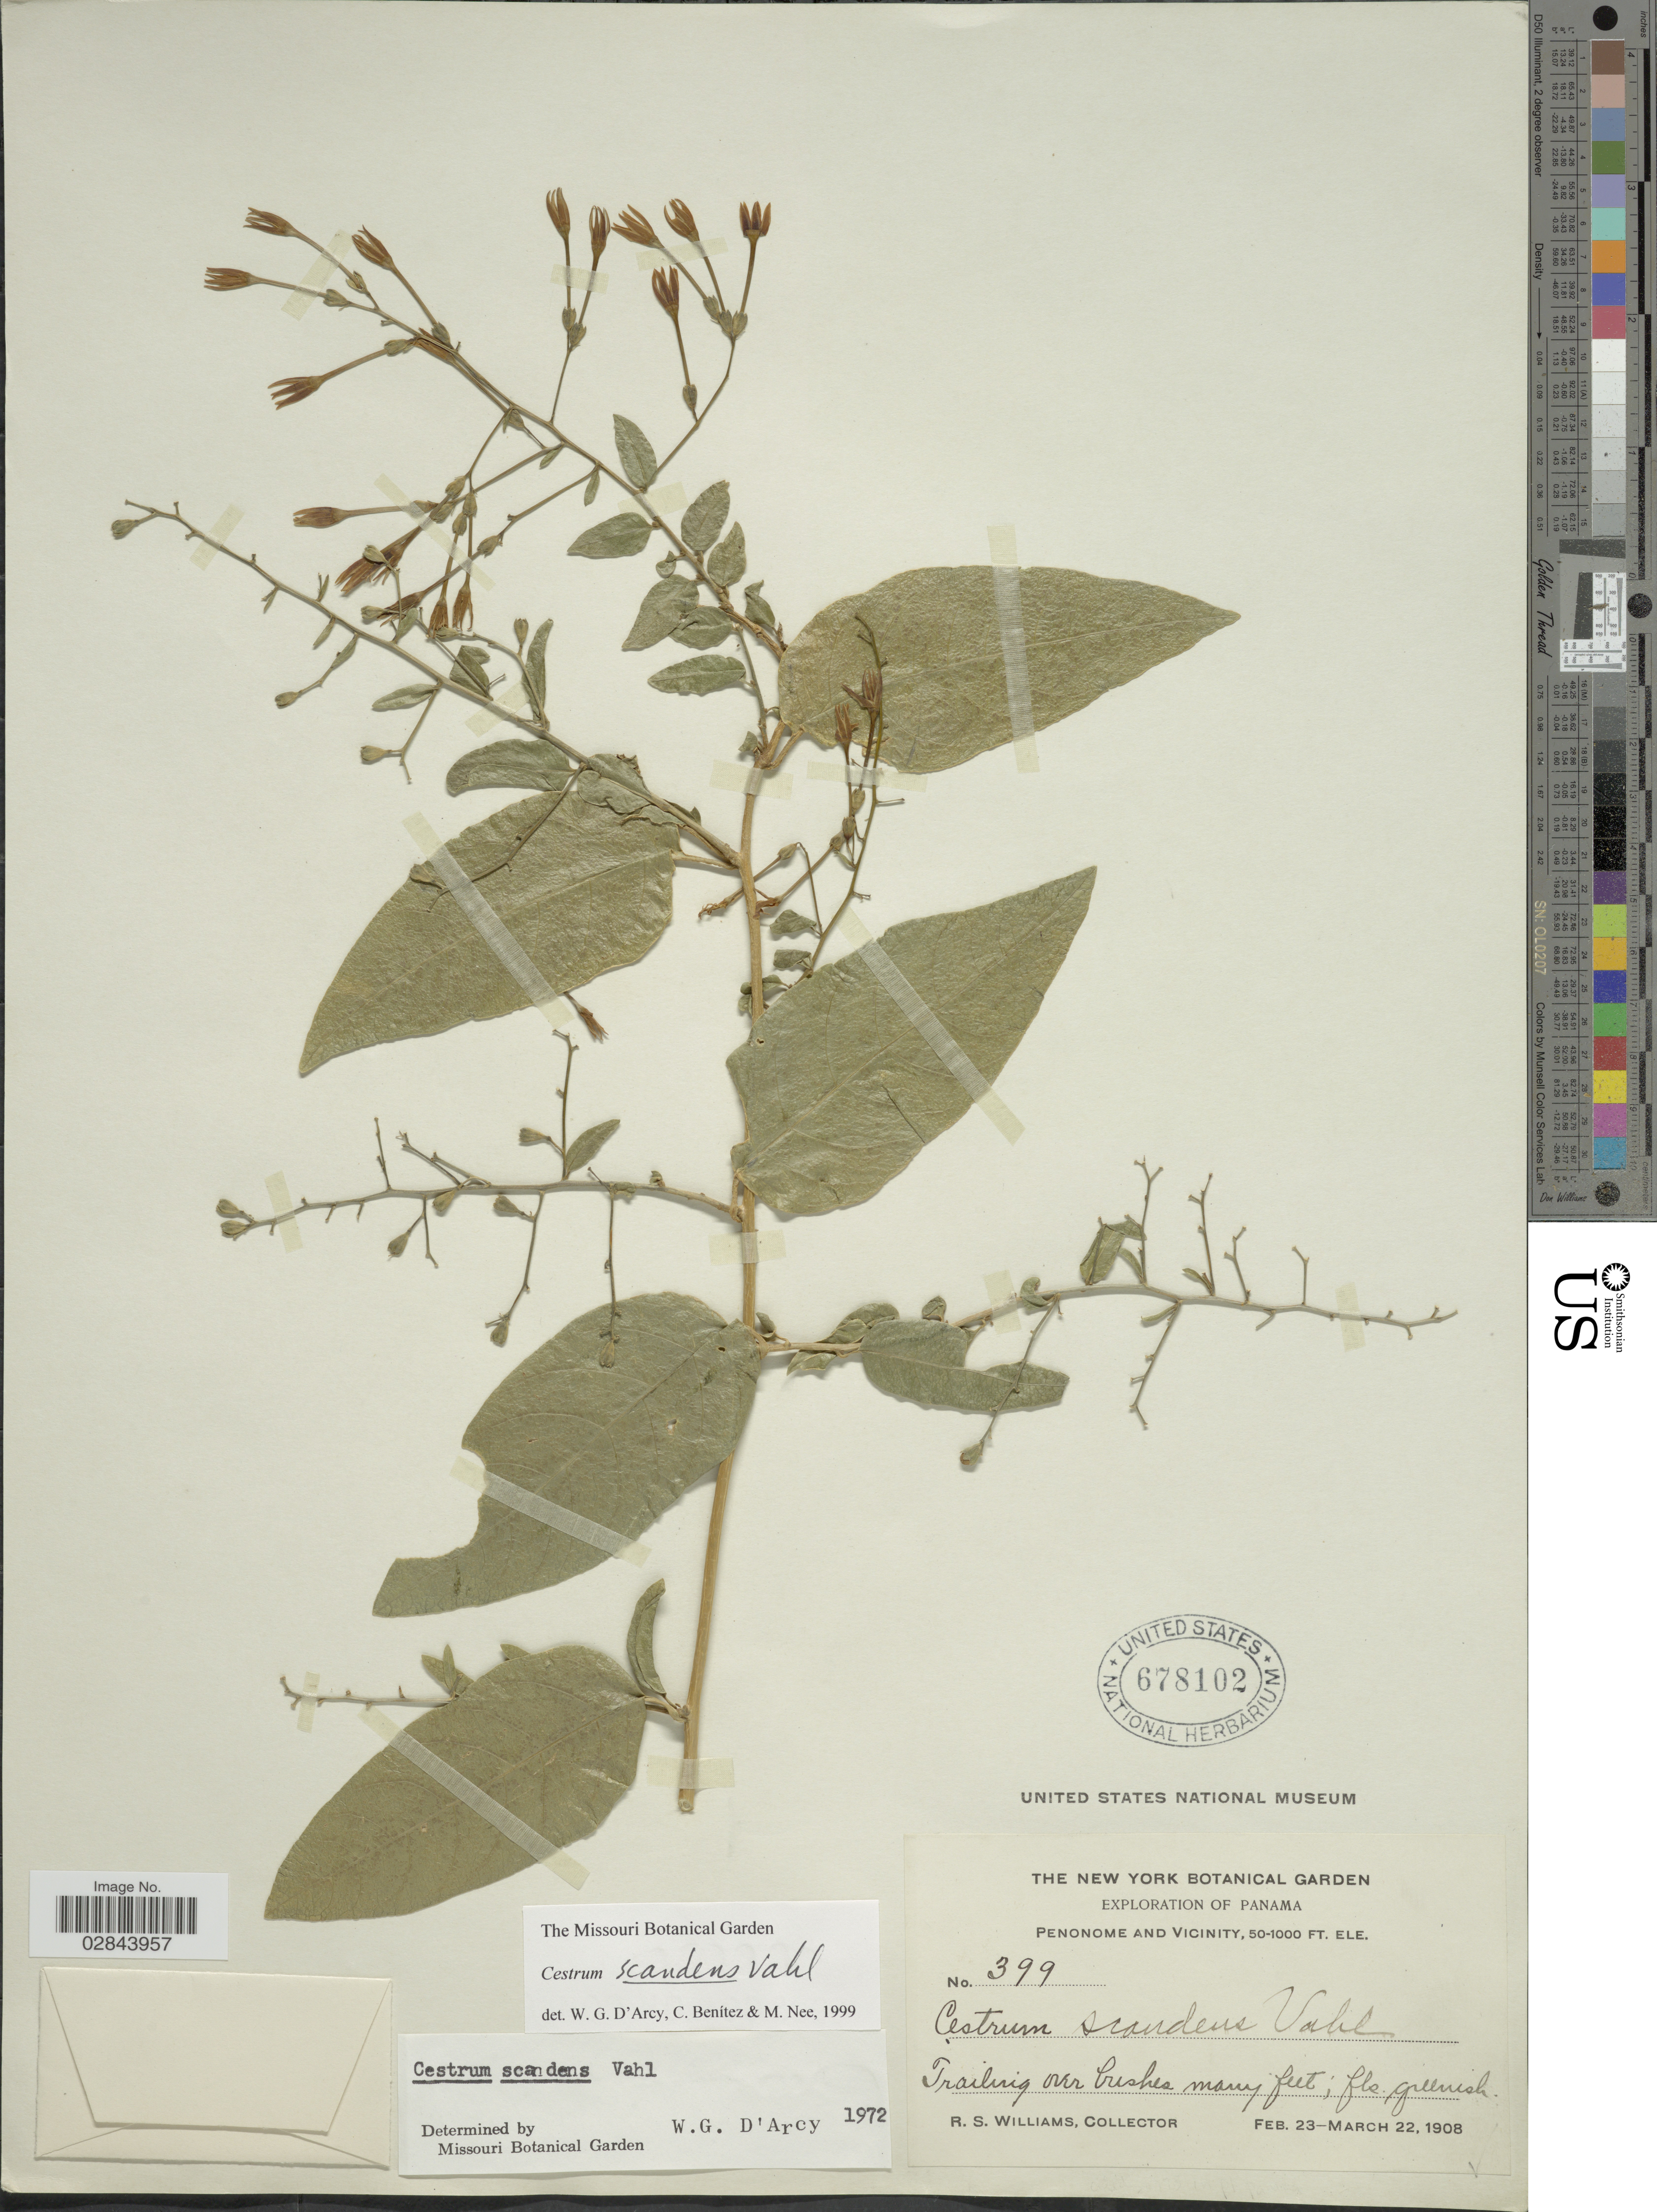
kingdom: Plantae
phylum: Tracheophyta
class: Magnoliopsida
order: Solanales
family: Solanaceae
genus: Cestrum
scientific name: Cestrum scandens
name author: Vahl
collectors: R. S. Williams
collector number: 399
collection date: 1908-02-23/1908-03-22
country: Panama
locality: Penomone and vicinity.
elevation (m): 15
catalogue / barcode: US 678102